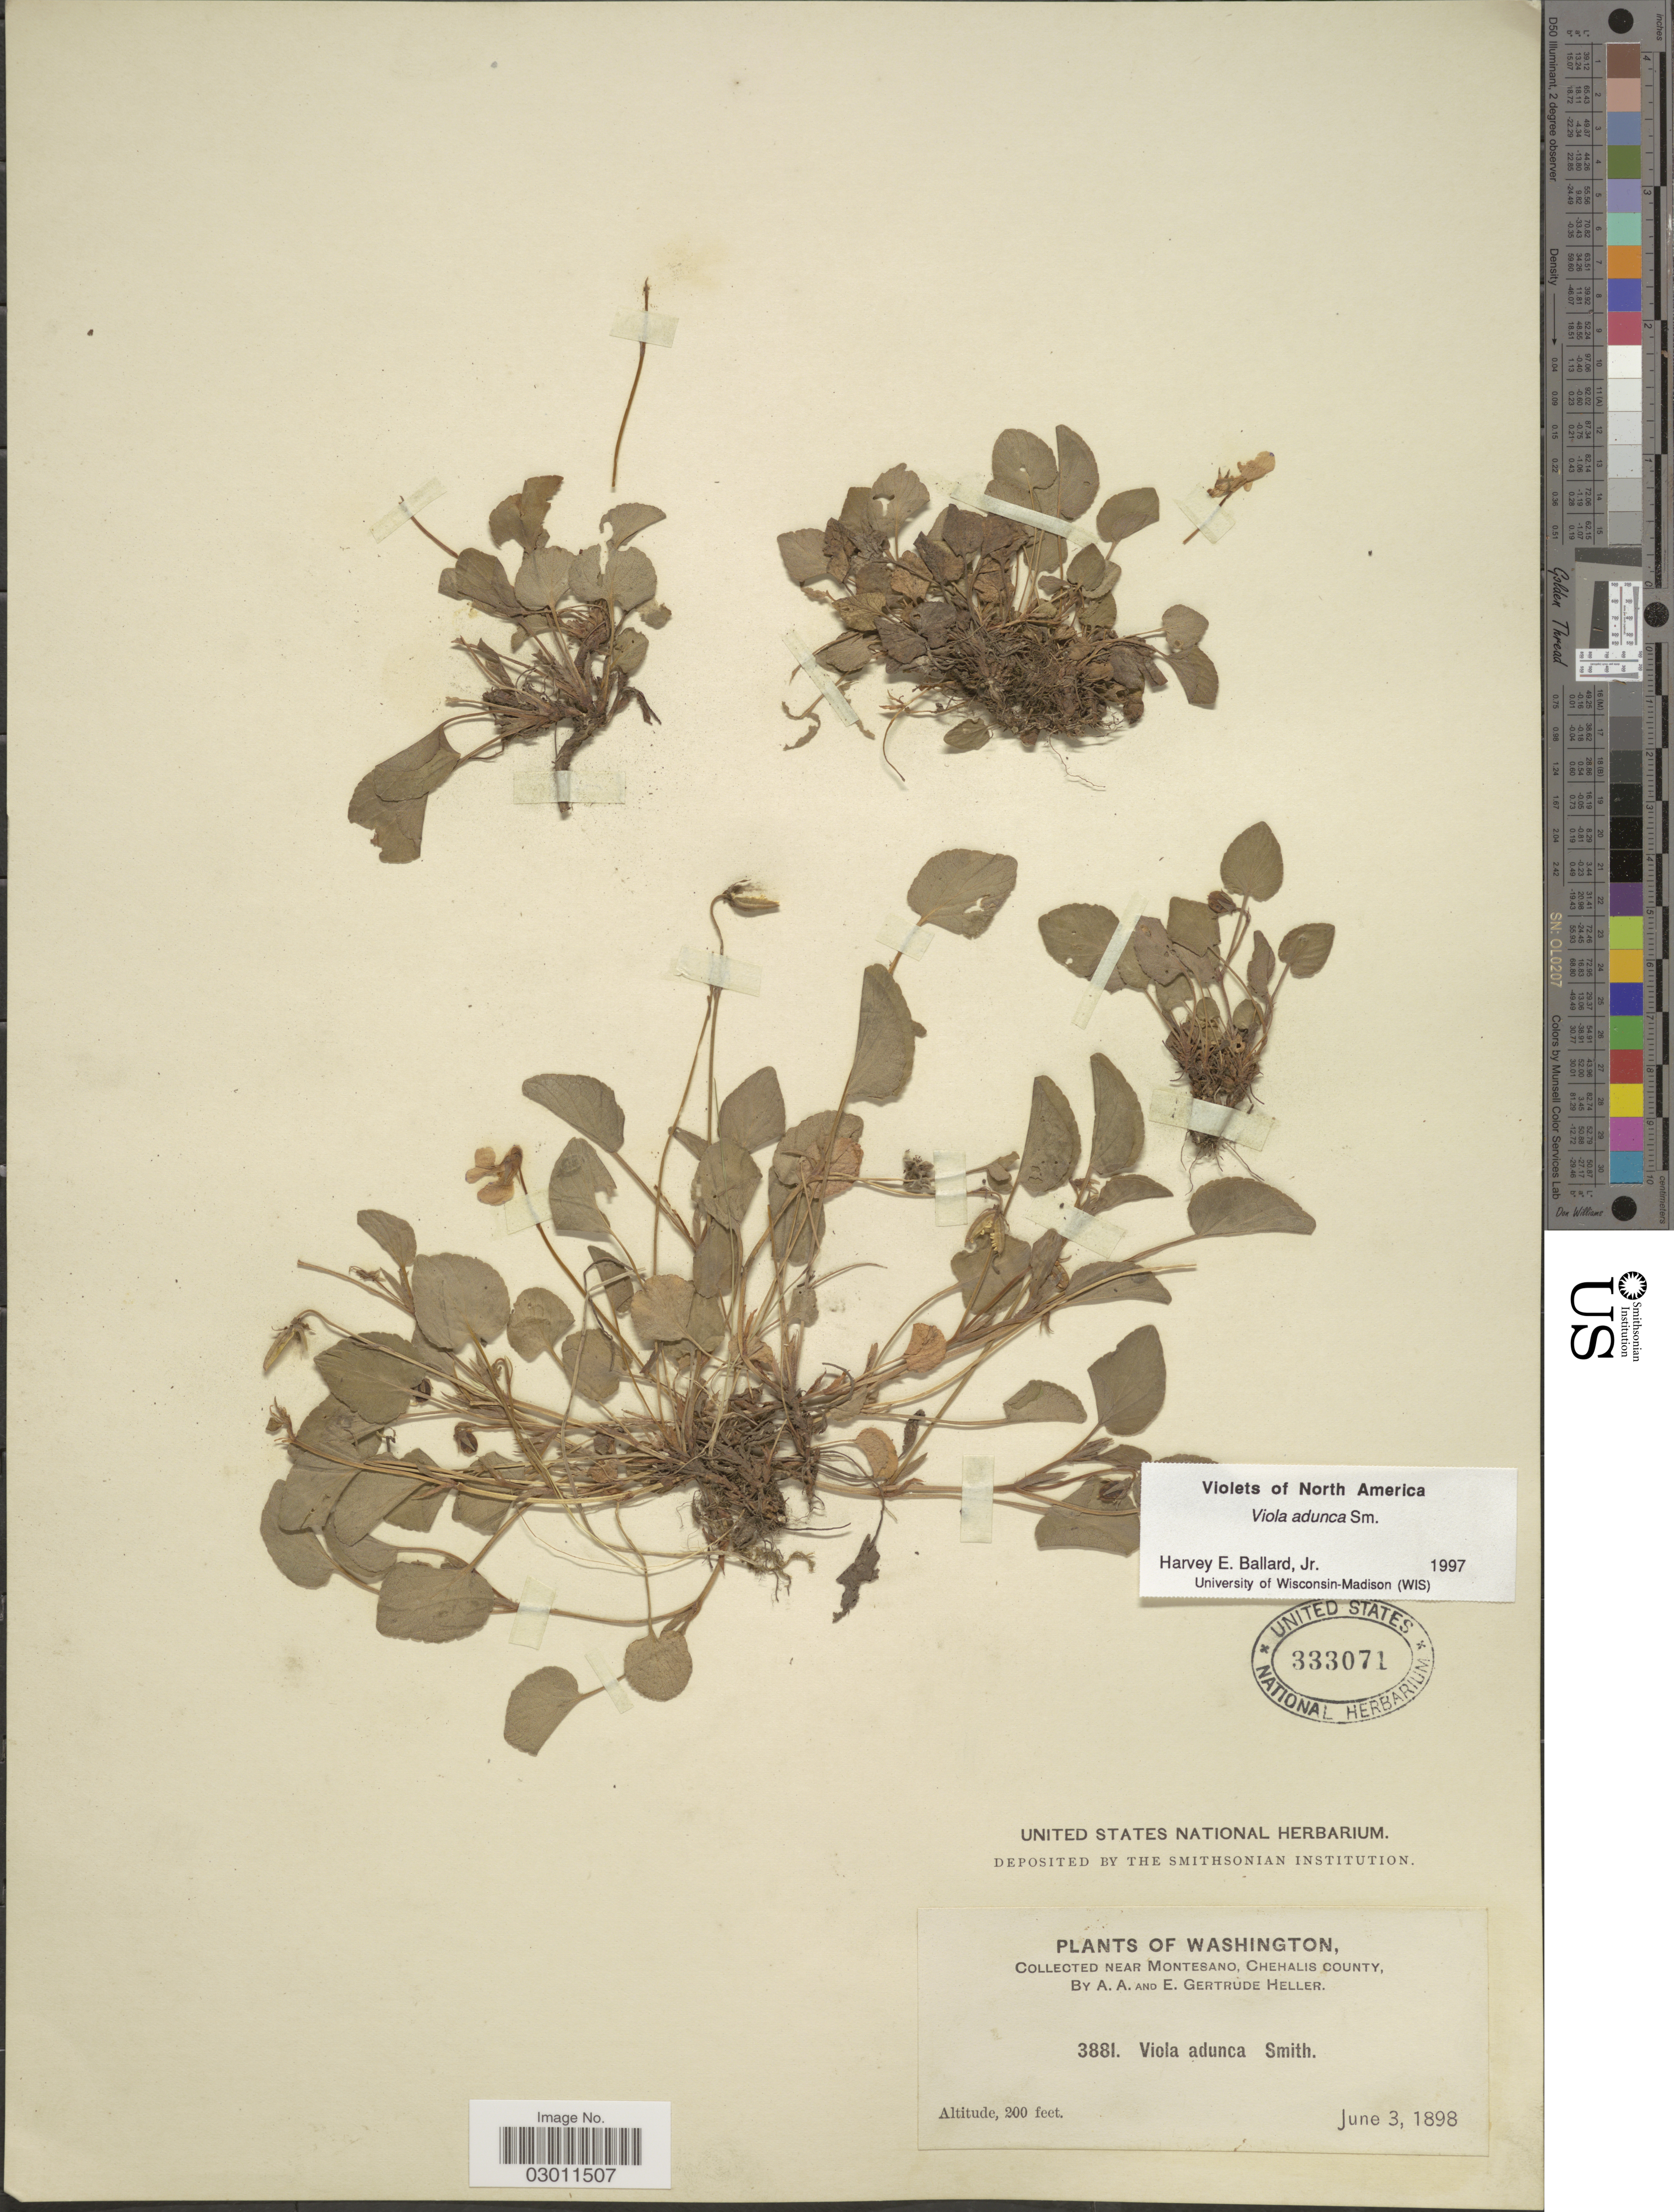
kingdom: Plantae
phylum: Tracheophyta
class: Magnoliopsida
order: Malpighiales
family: Violaceae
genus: Viola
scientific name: Viola adunca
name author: Sm.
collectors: A. A. Heller & E. Gertrude Heller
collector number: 3881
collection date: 1898-06-03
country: United States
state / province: Washington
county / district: Grays Harbor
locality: Near Montesano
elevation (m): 61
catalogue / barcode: US 333071